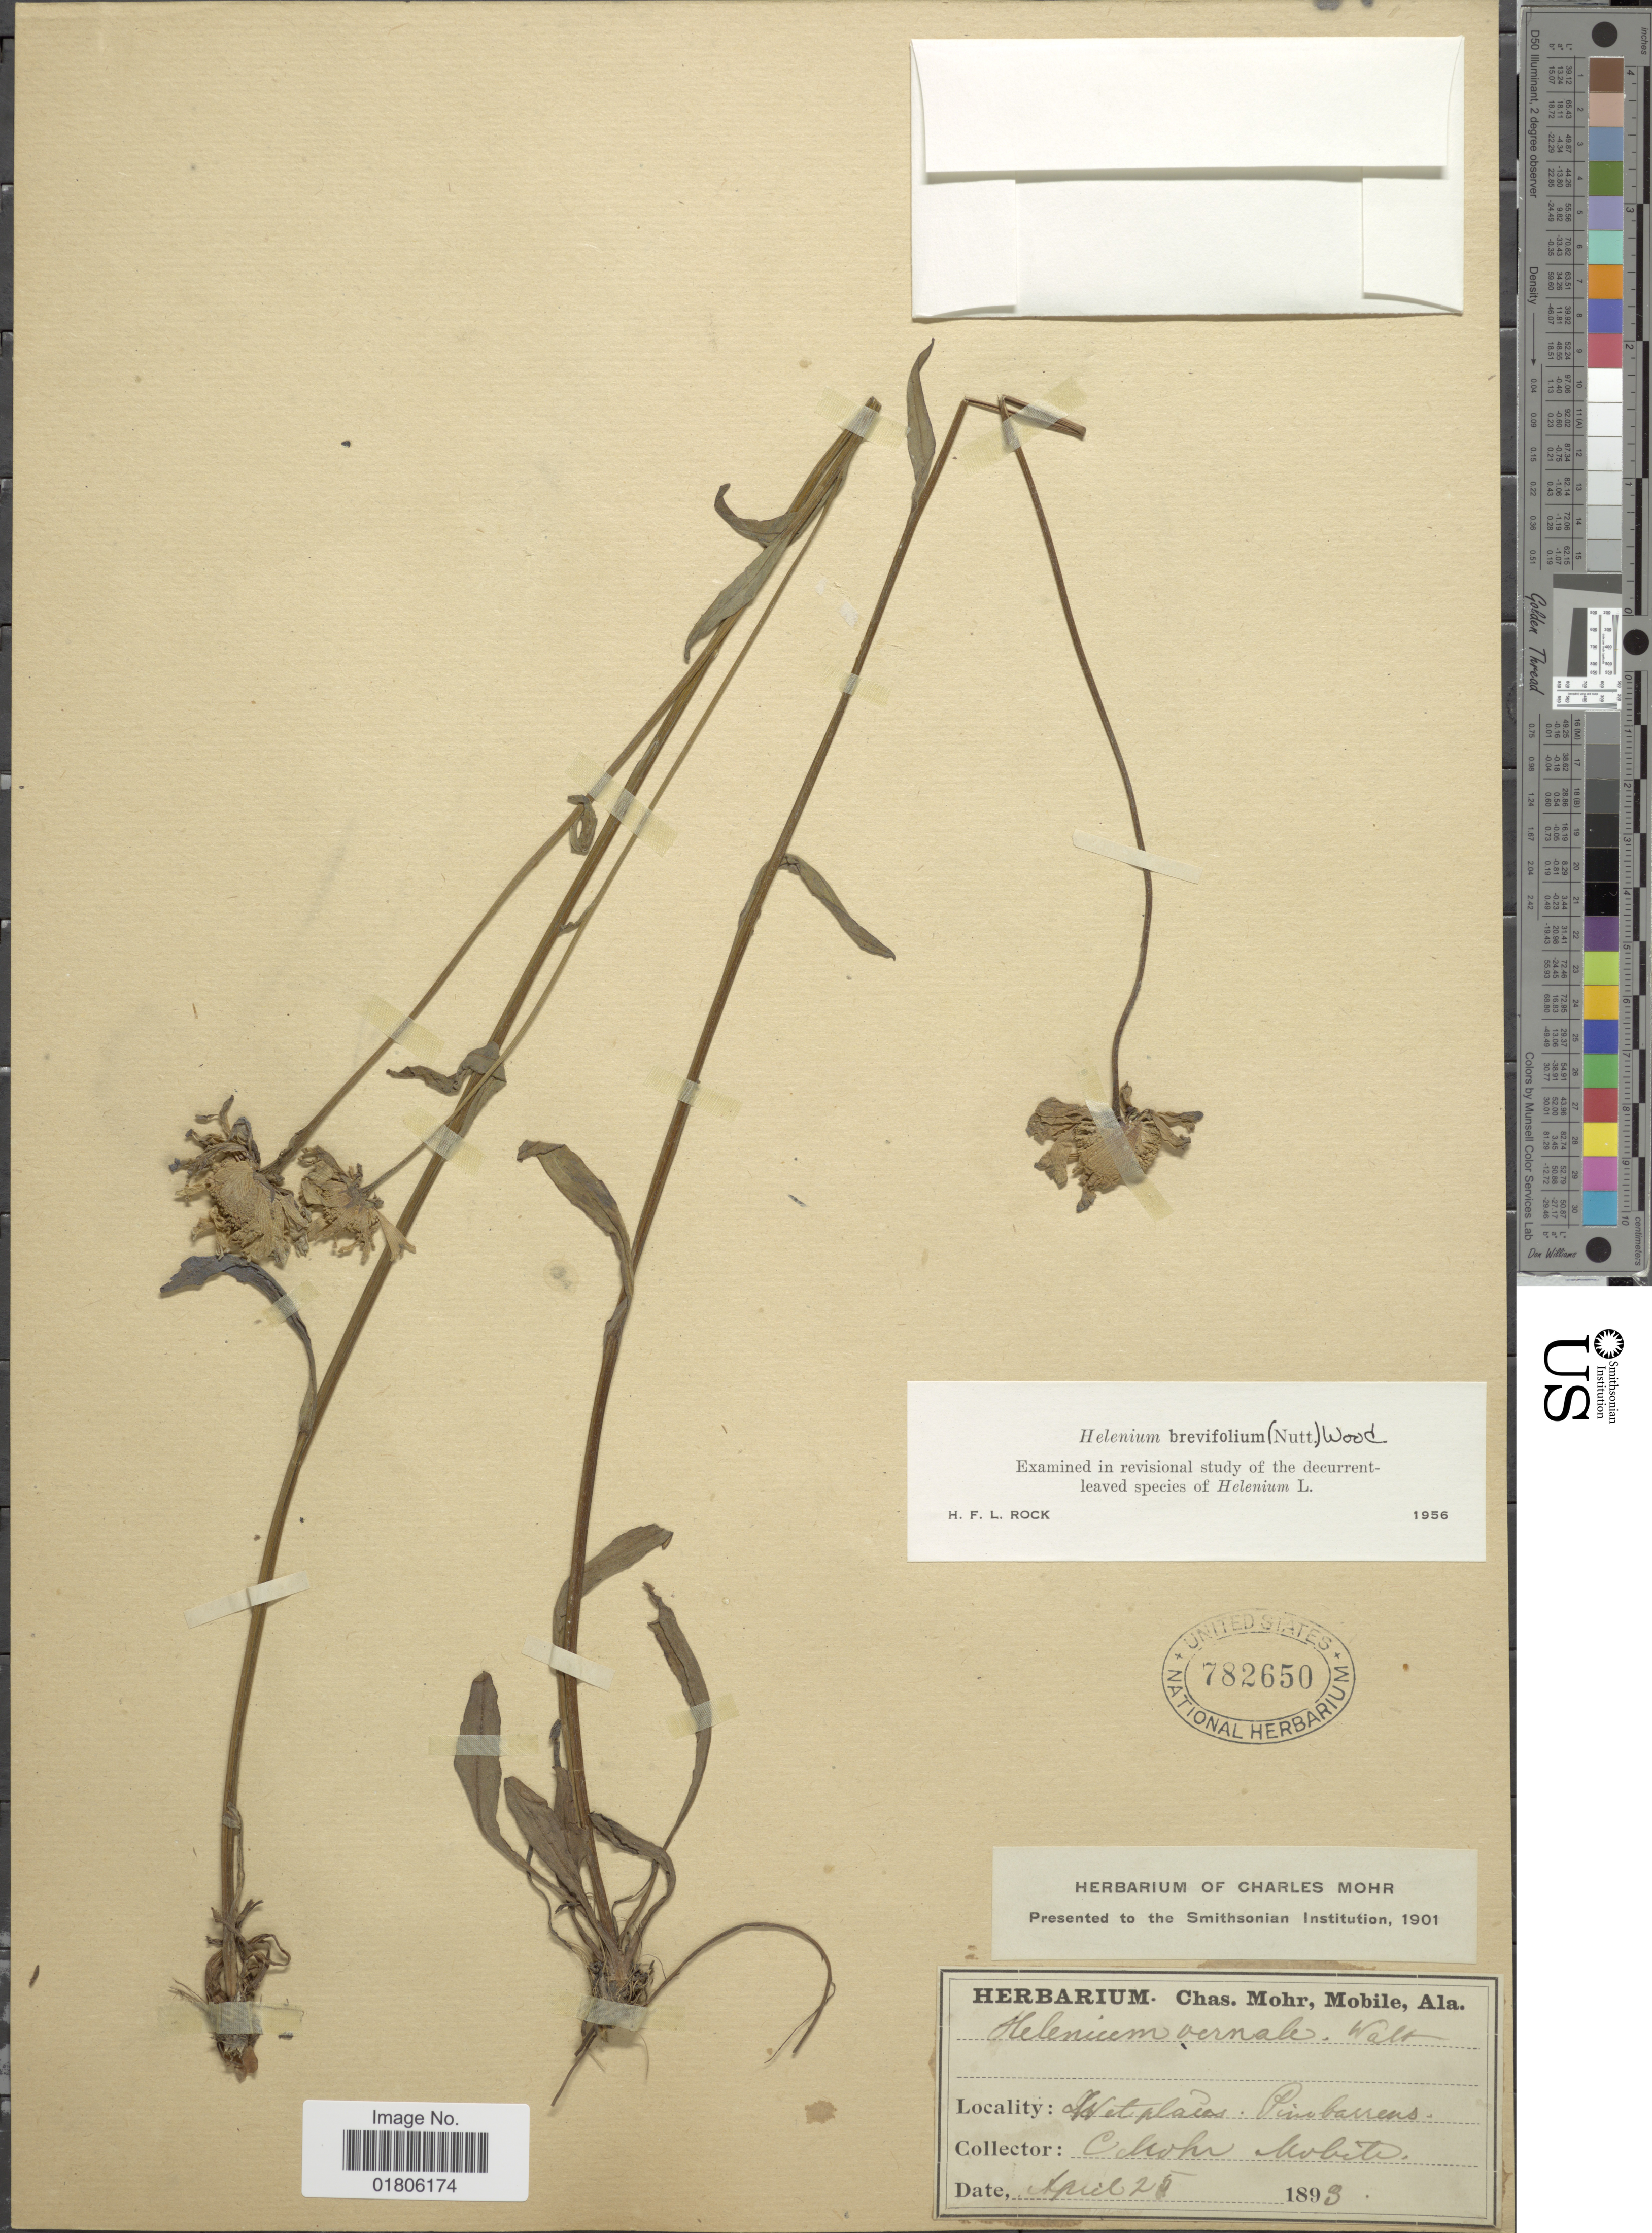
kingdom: Plantae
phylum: Tracheophyta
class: Magnoliopsida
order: Asterales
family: Asteraceae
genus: Helenium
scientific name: Helenium brevifolium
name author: (Nutt.) Alph. Wood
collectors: Mohr, C. T. (herbarium)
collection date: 1893-04-25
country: United States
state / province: Alabama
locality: Mobile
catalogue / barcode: US 782650